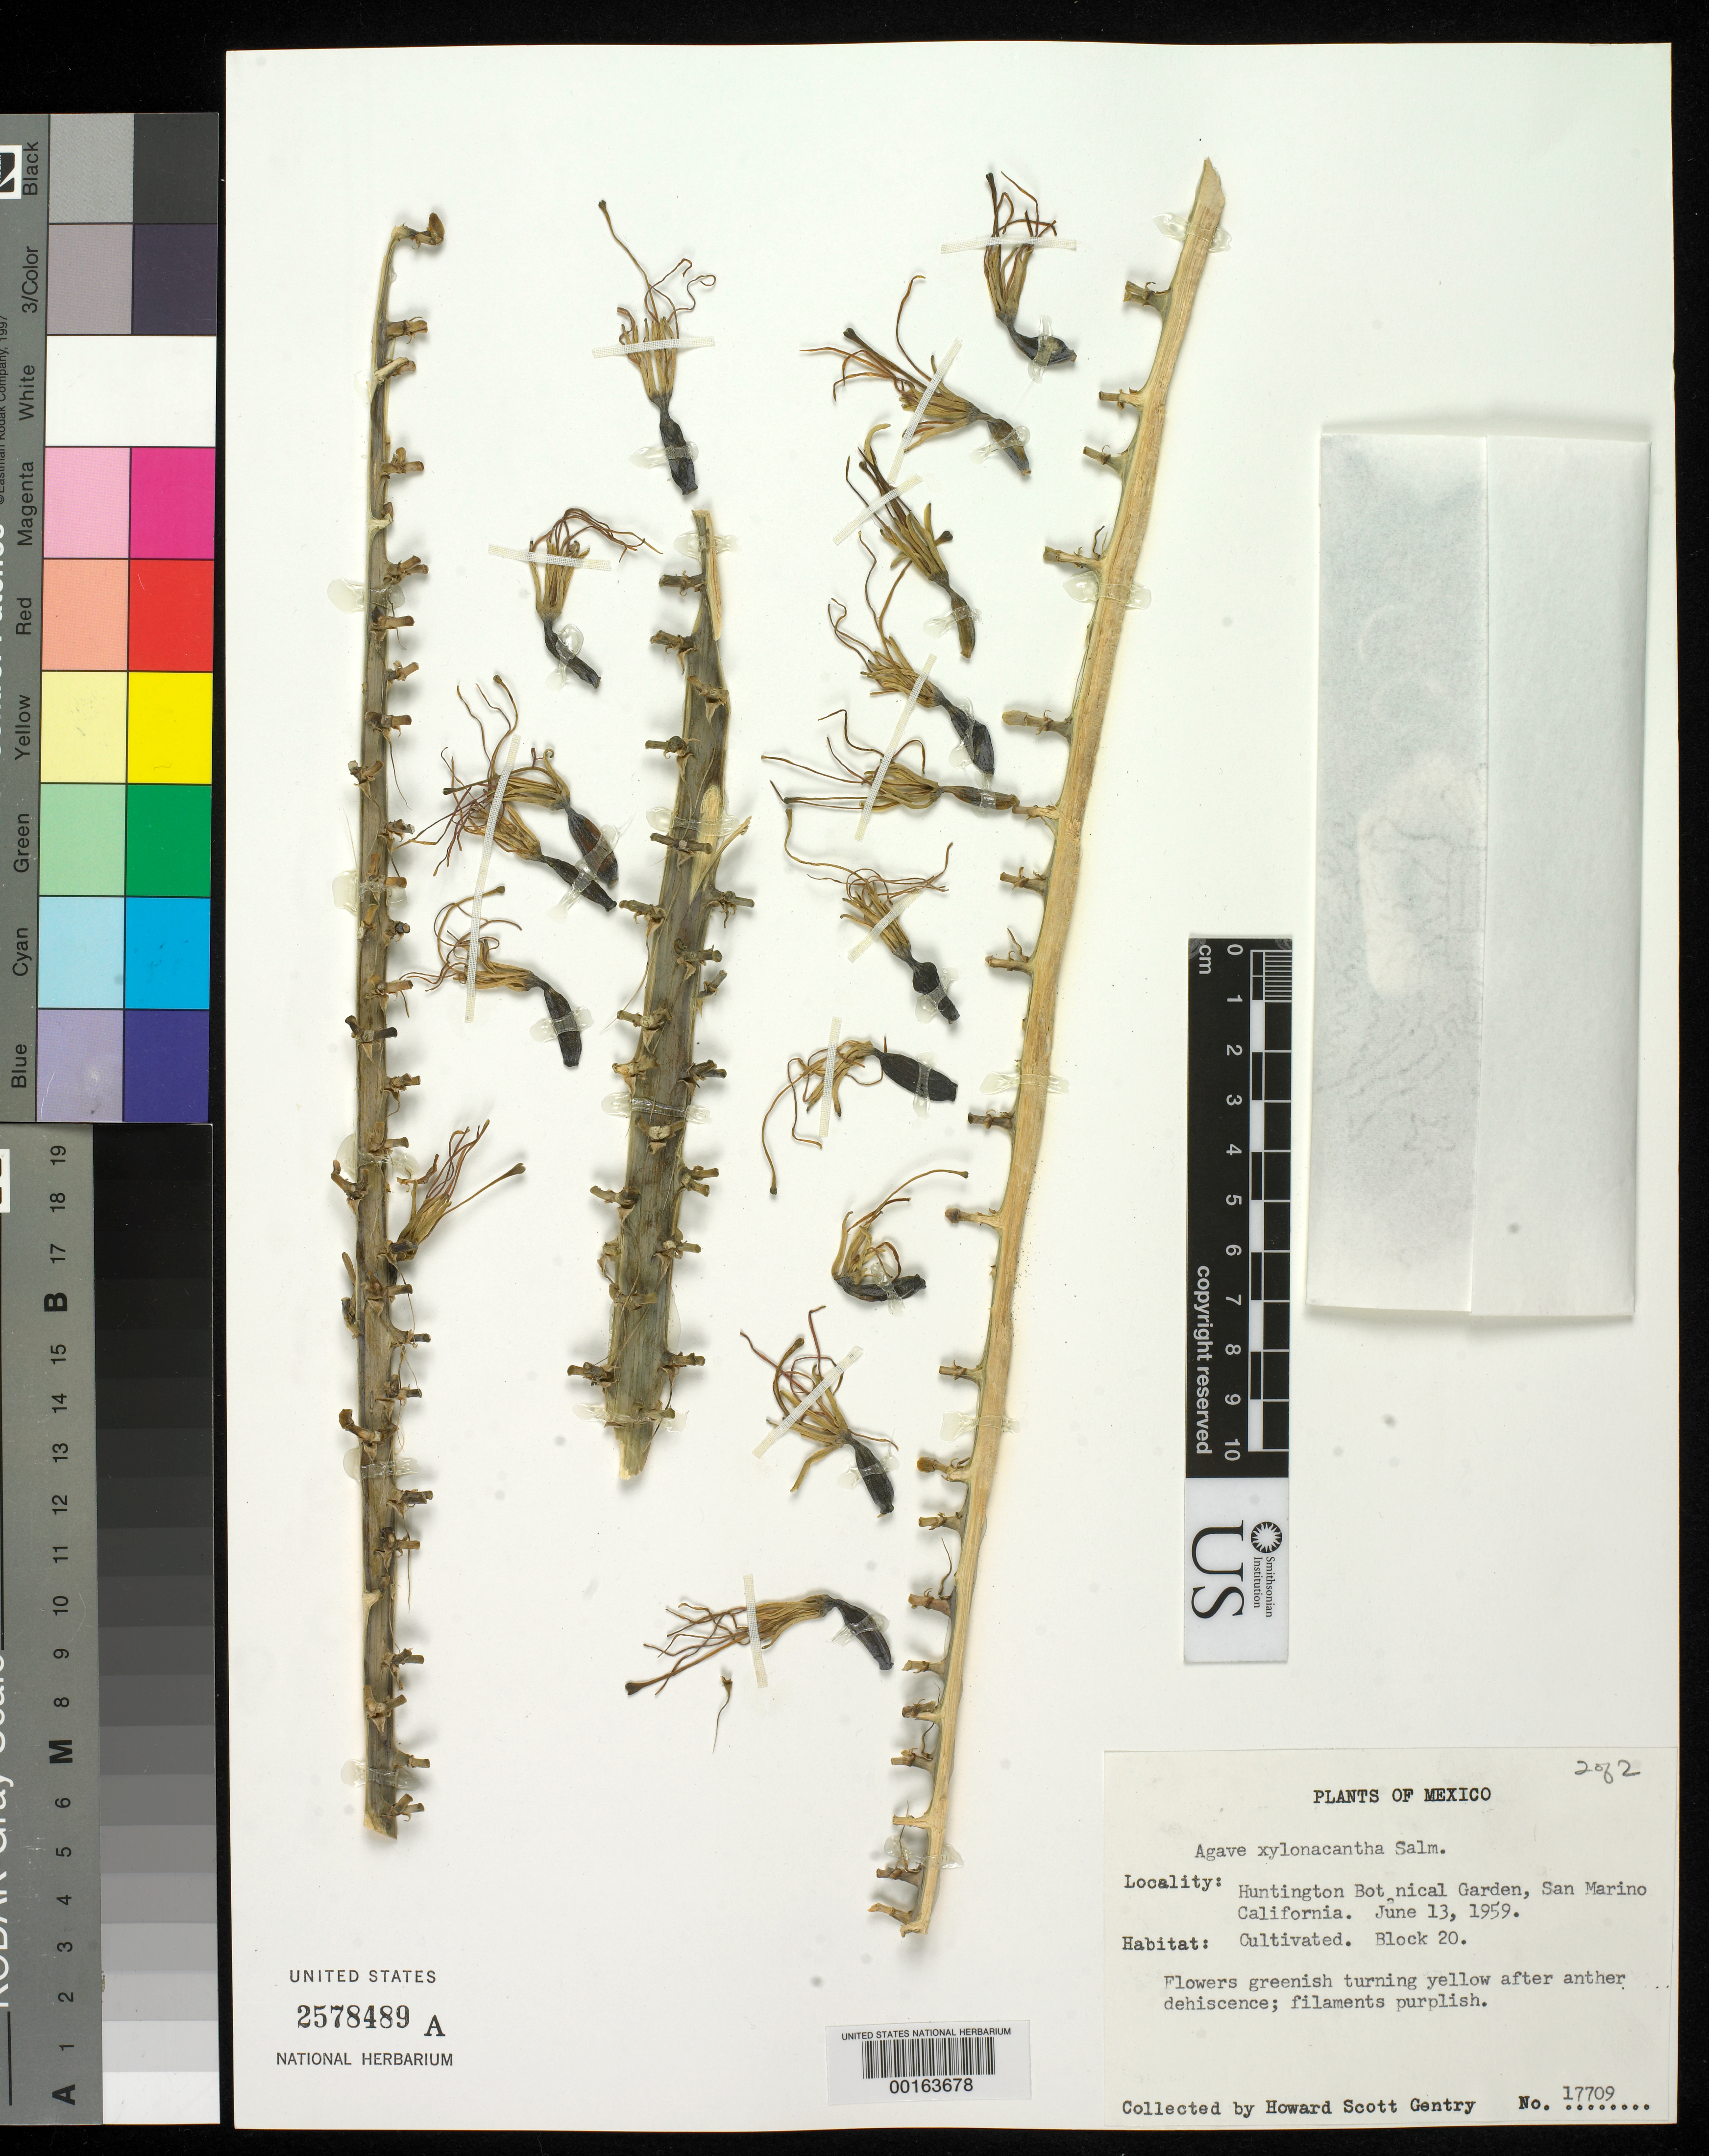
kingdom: Plantae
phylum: Tracheophyta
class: Liliopsida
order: Asparagales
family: Asparagaceae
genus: Agave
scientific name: Agave xylonacantha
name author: Salm-Dyck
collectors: H. S. Gentry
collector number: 17709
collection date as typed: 13 Jun 1959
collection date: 1959-06-13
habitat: In block 20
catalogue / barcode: US 2578489A